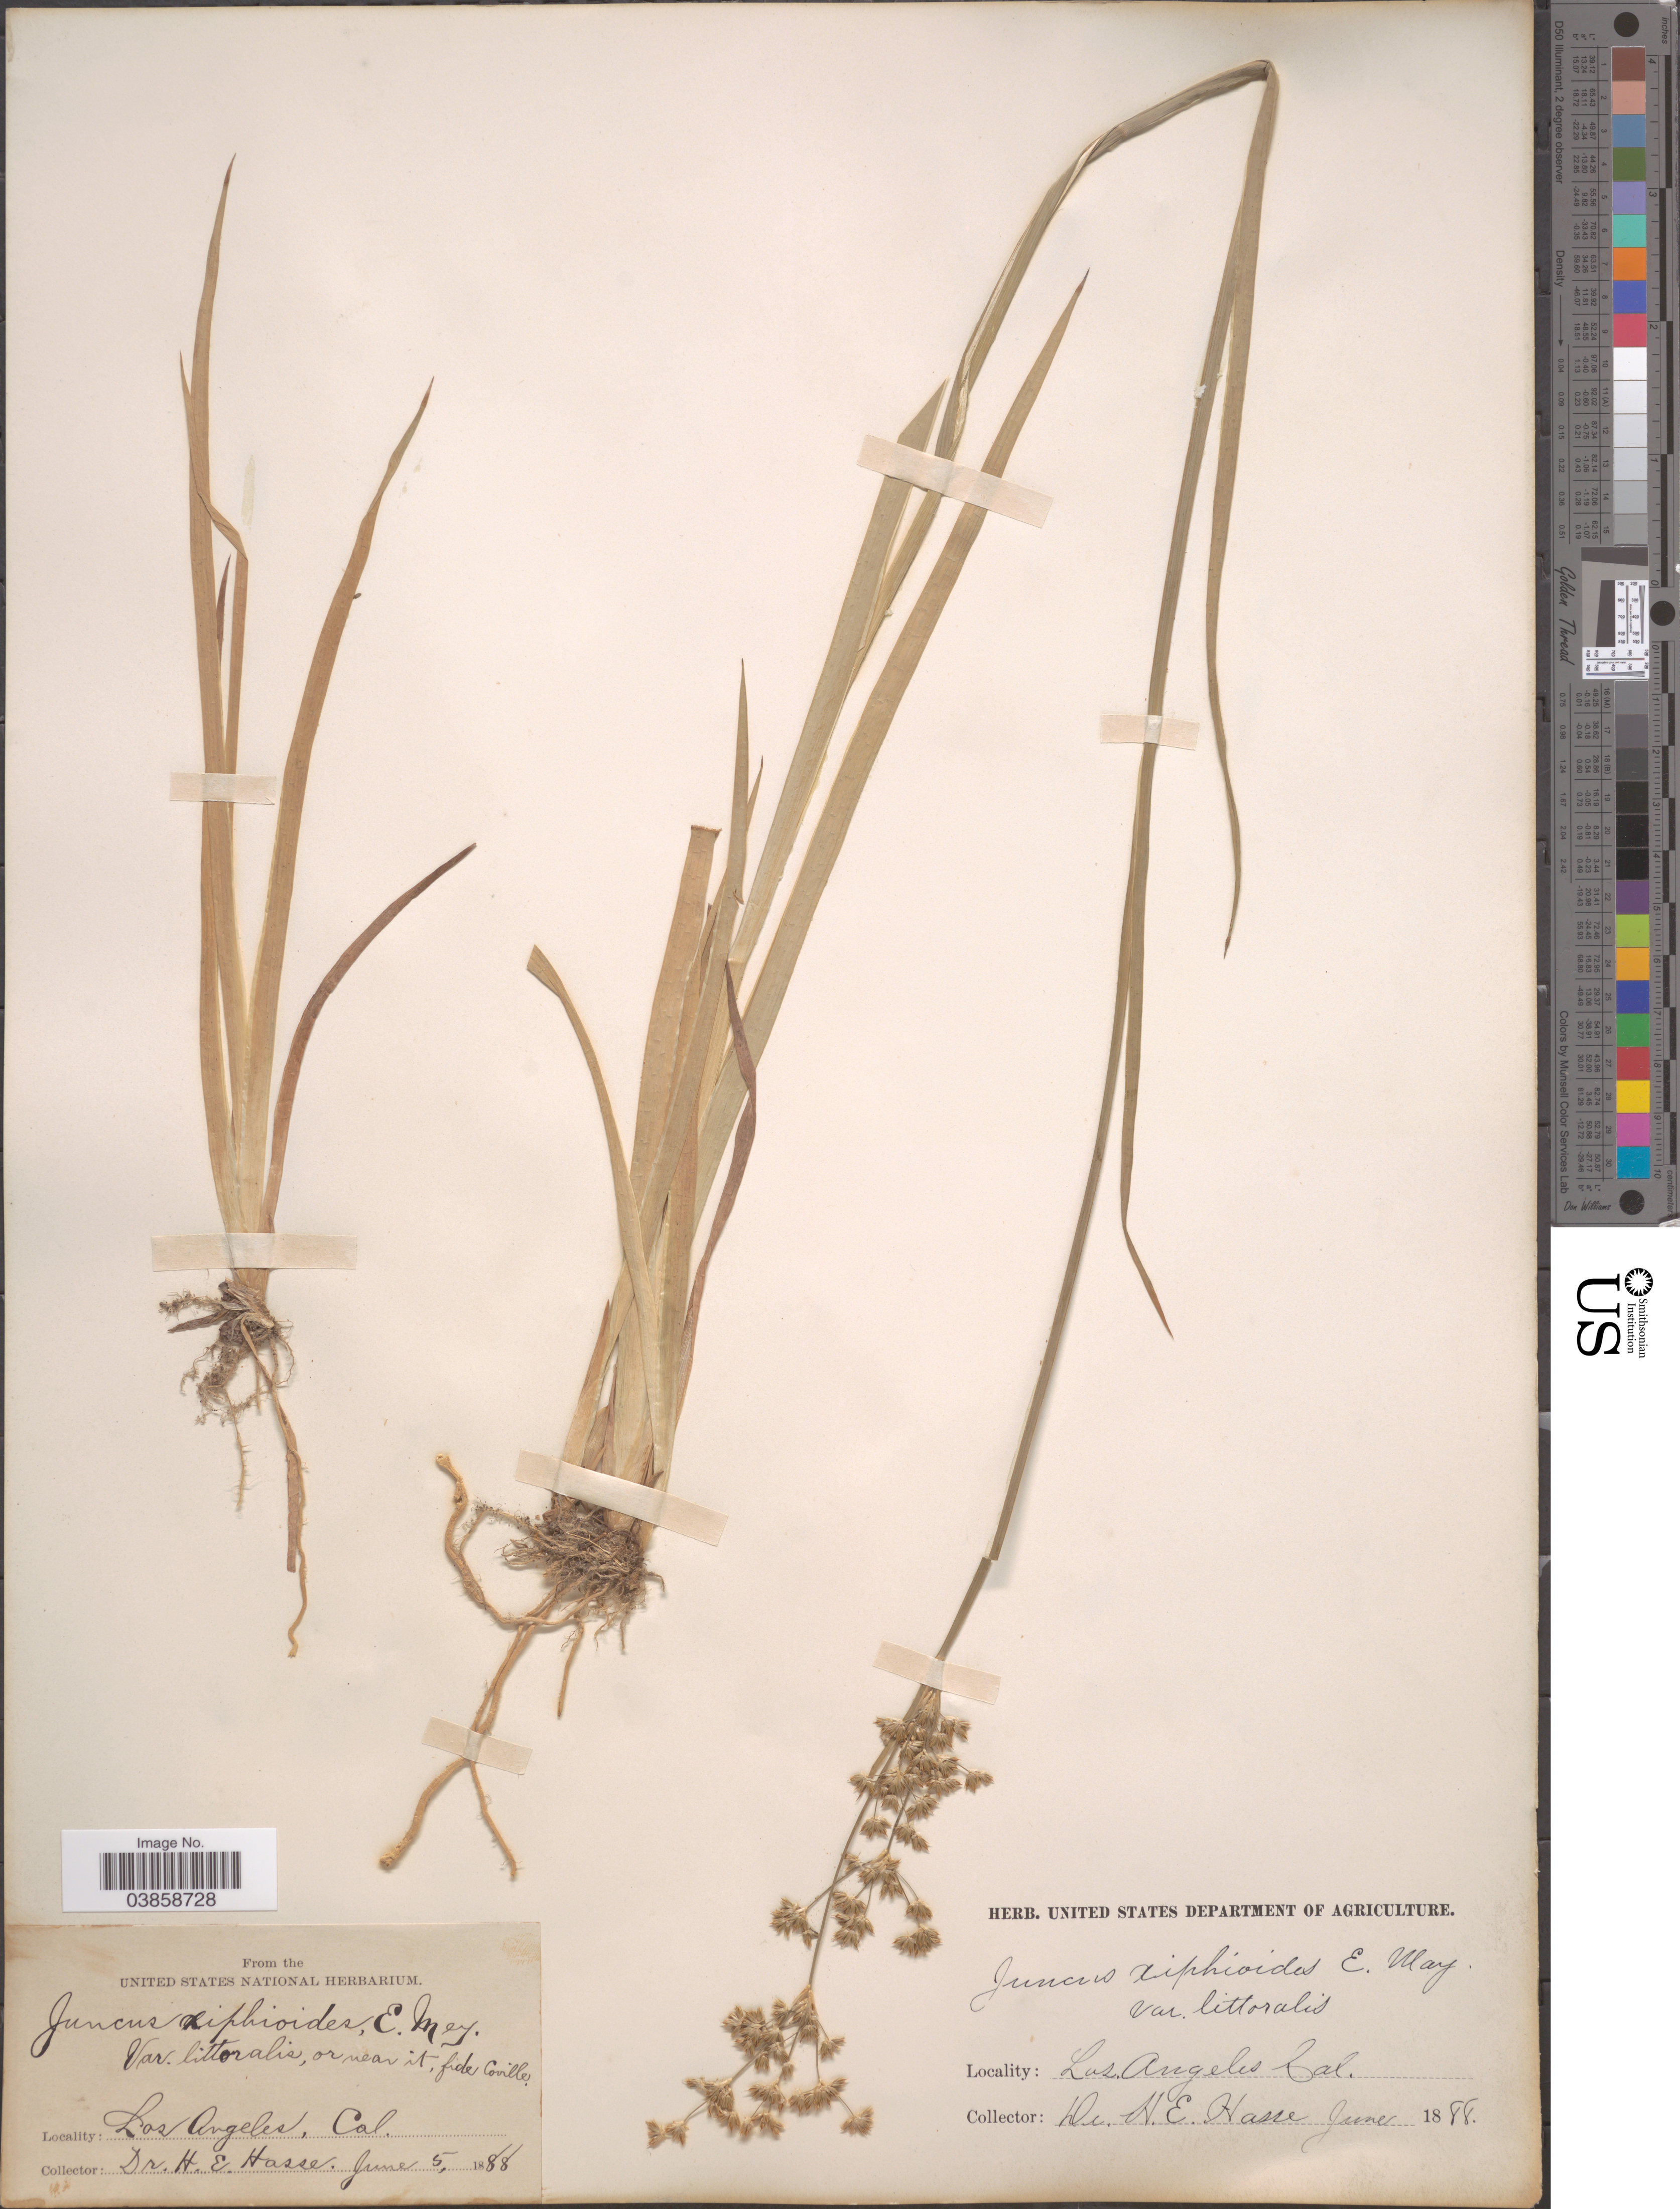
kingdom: Plantae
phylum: Tracheophyta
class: Liliopsida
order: Poales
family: Juncaceae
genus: Juncus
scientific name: Juncus xiphioides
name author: E. Mey.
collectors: H. E. Hasse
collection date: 1888-06-05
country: United States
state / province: California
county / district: Los Angeles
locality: Los Angeles.